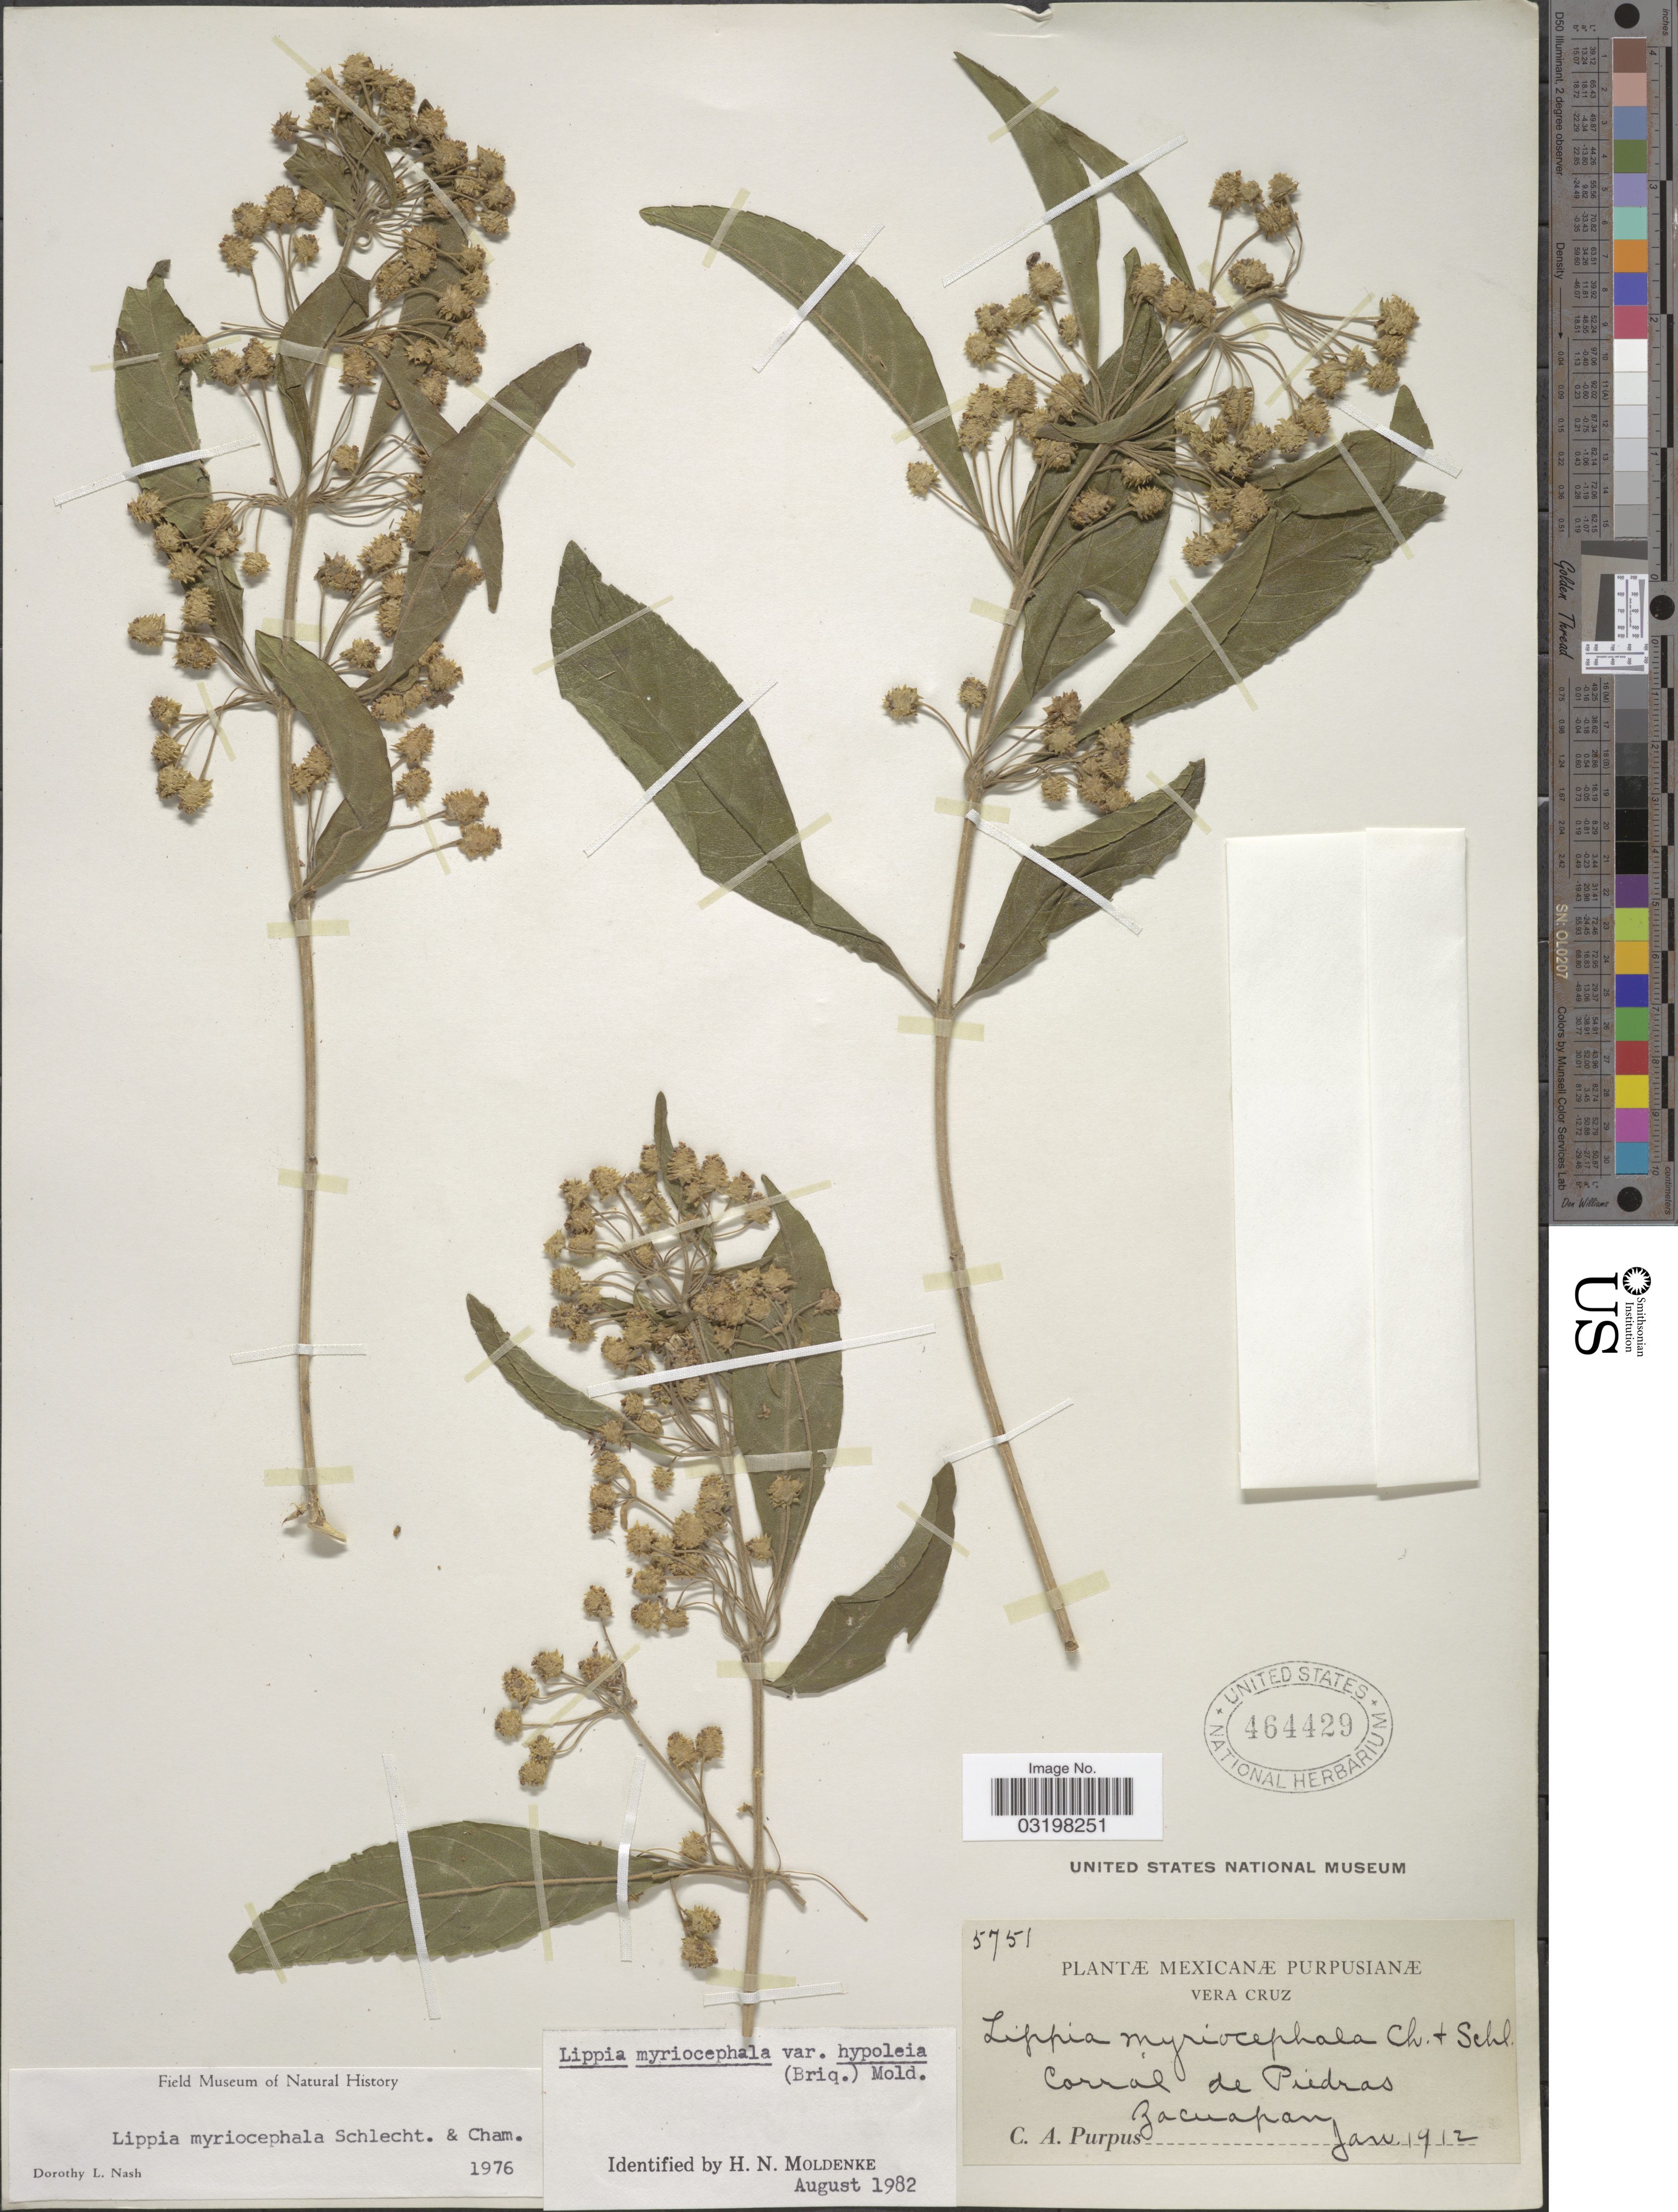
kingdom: Plantae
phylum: Tracheophyta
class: Magnoliopsida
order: Lamiales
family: Verbenaceae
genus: Lippia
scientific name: Lippia myriocephala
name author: Schltdl. & Cham.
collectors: C. A. Purpus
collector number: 5751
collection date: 1912-01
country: Mexico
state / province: Veracruz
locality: Vera Cruz. Corral de Piedras. Zacuapan.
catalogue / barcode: US 464429